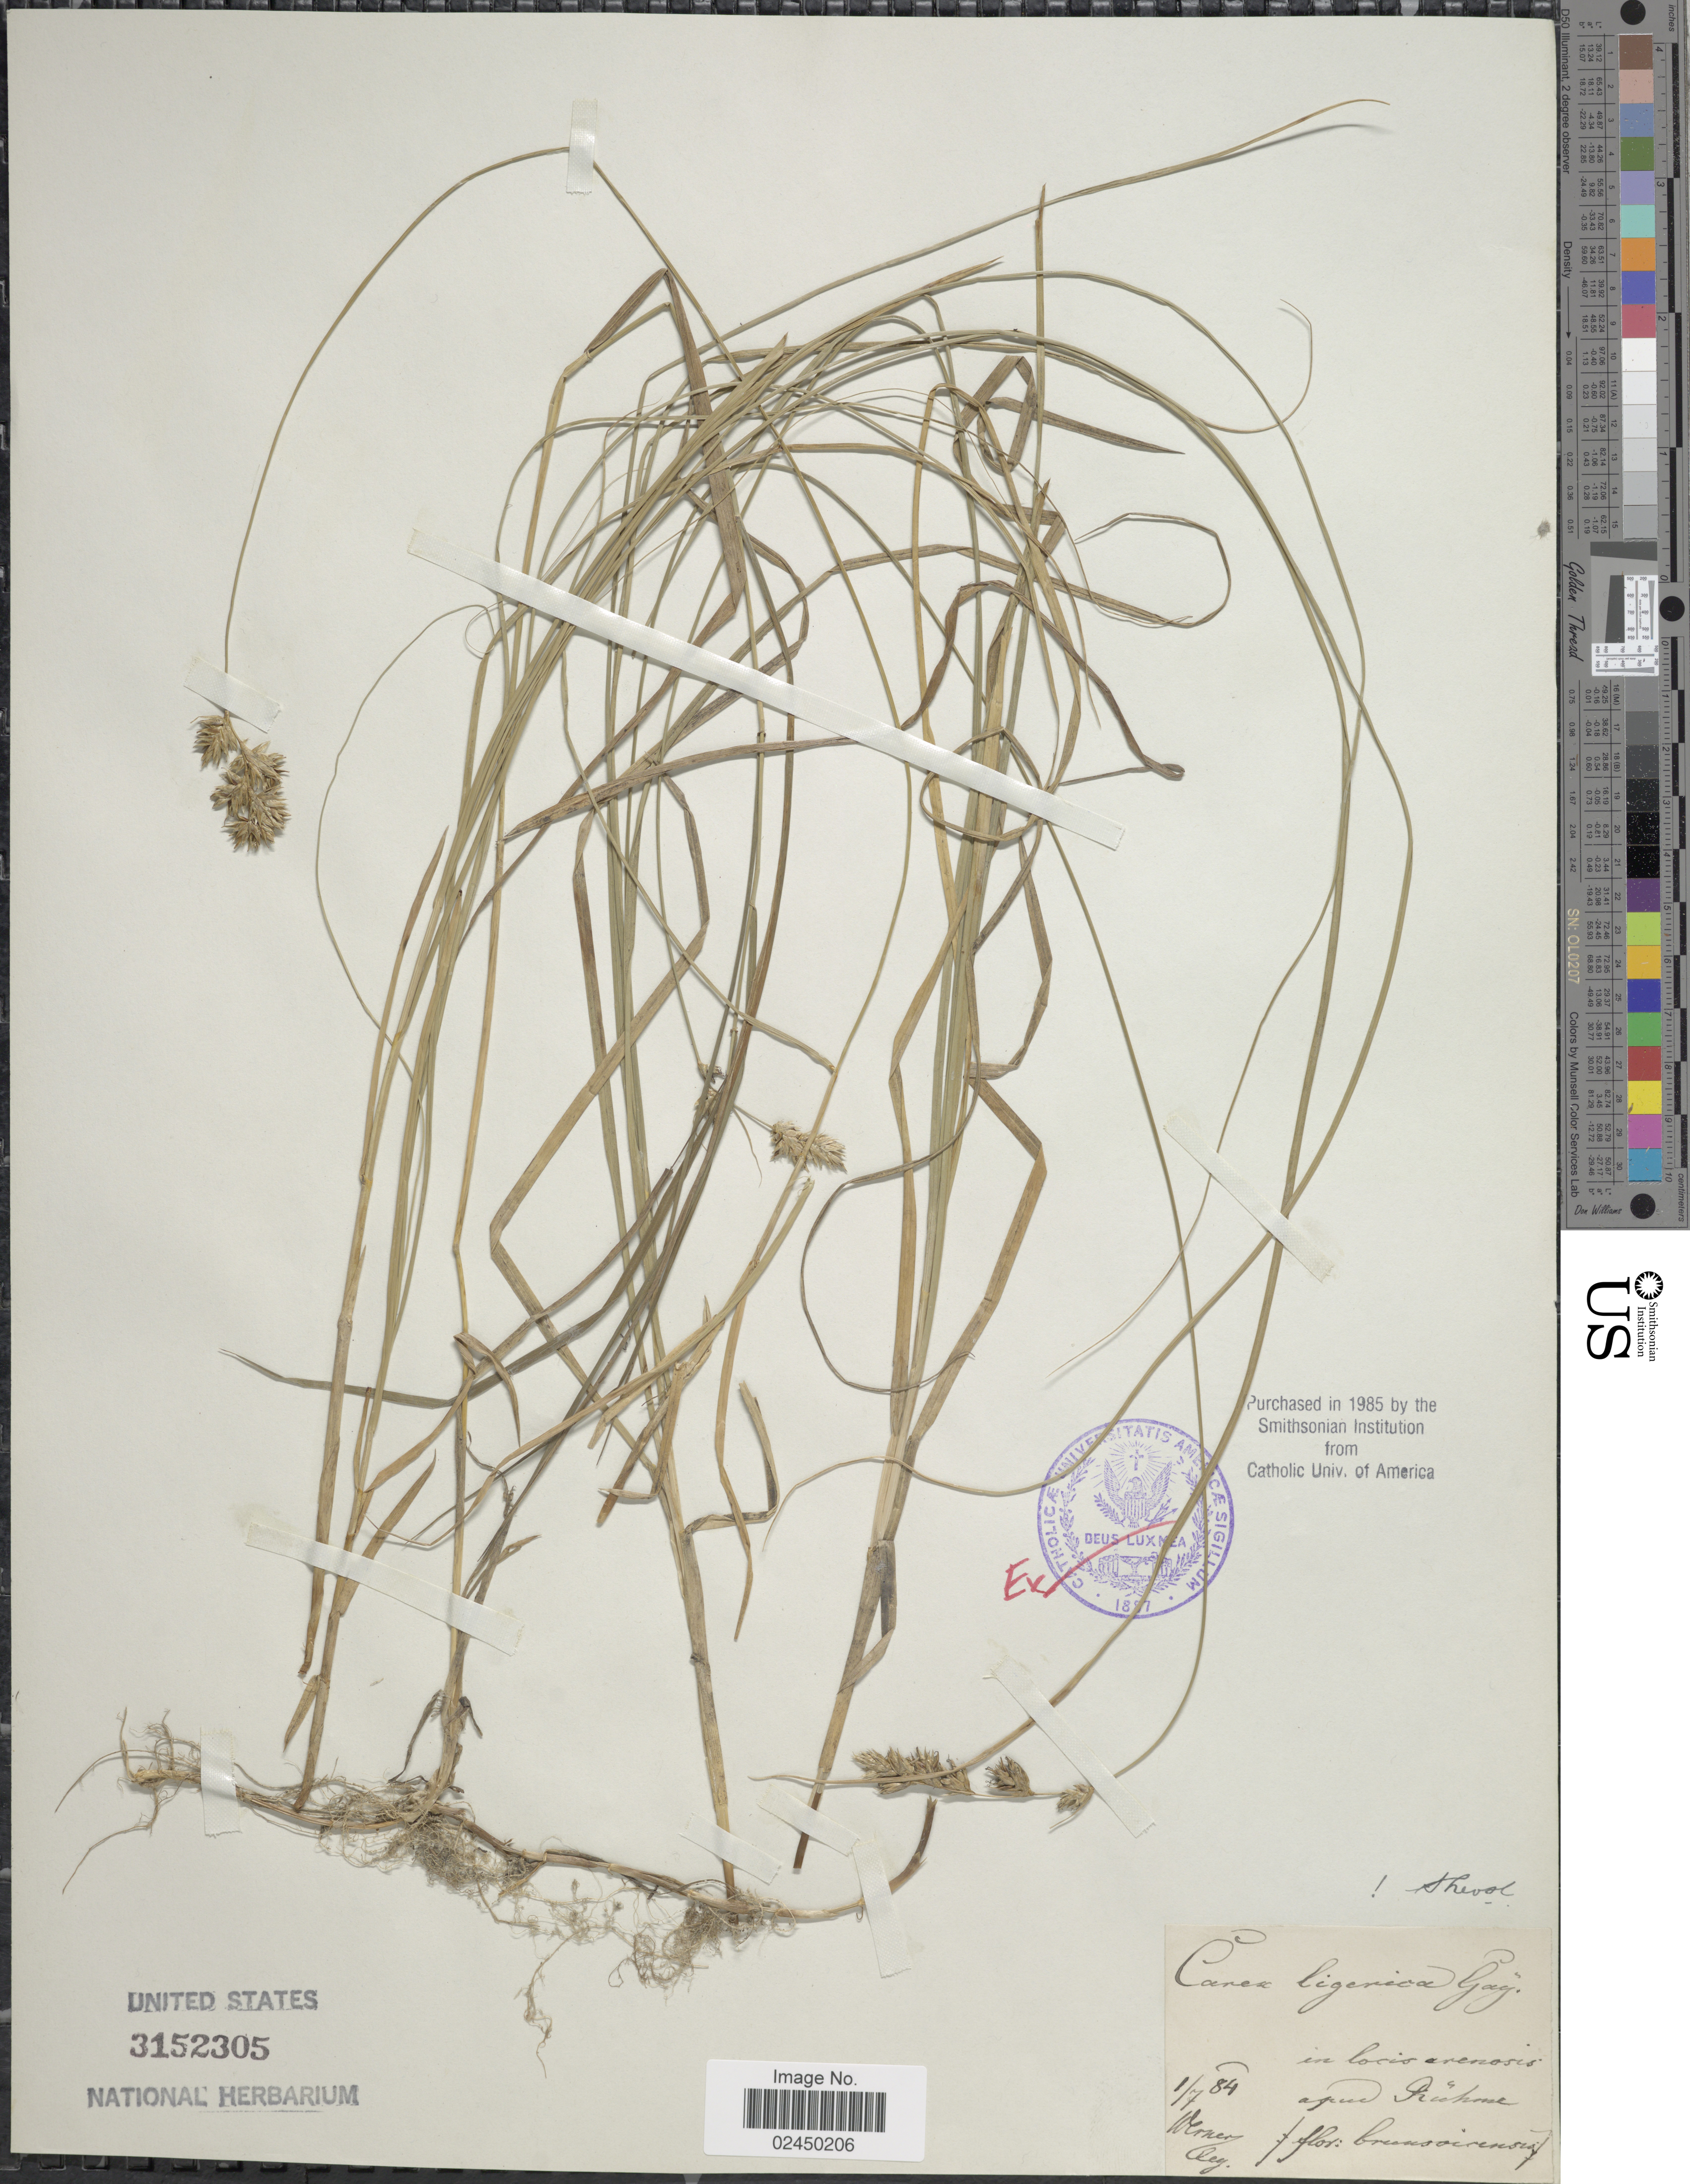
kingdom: Plantae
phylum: Tracheophyta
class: Liliopsida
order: Poales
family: Cyperaceae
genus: Carex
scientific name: Carex colchica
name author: J. Gay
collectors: -. Werner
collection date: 1884-07-01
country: Germany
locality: In locis arenosis apuc [interpreted] Rühme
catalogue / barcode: US 3152305